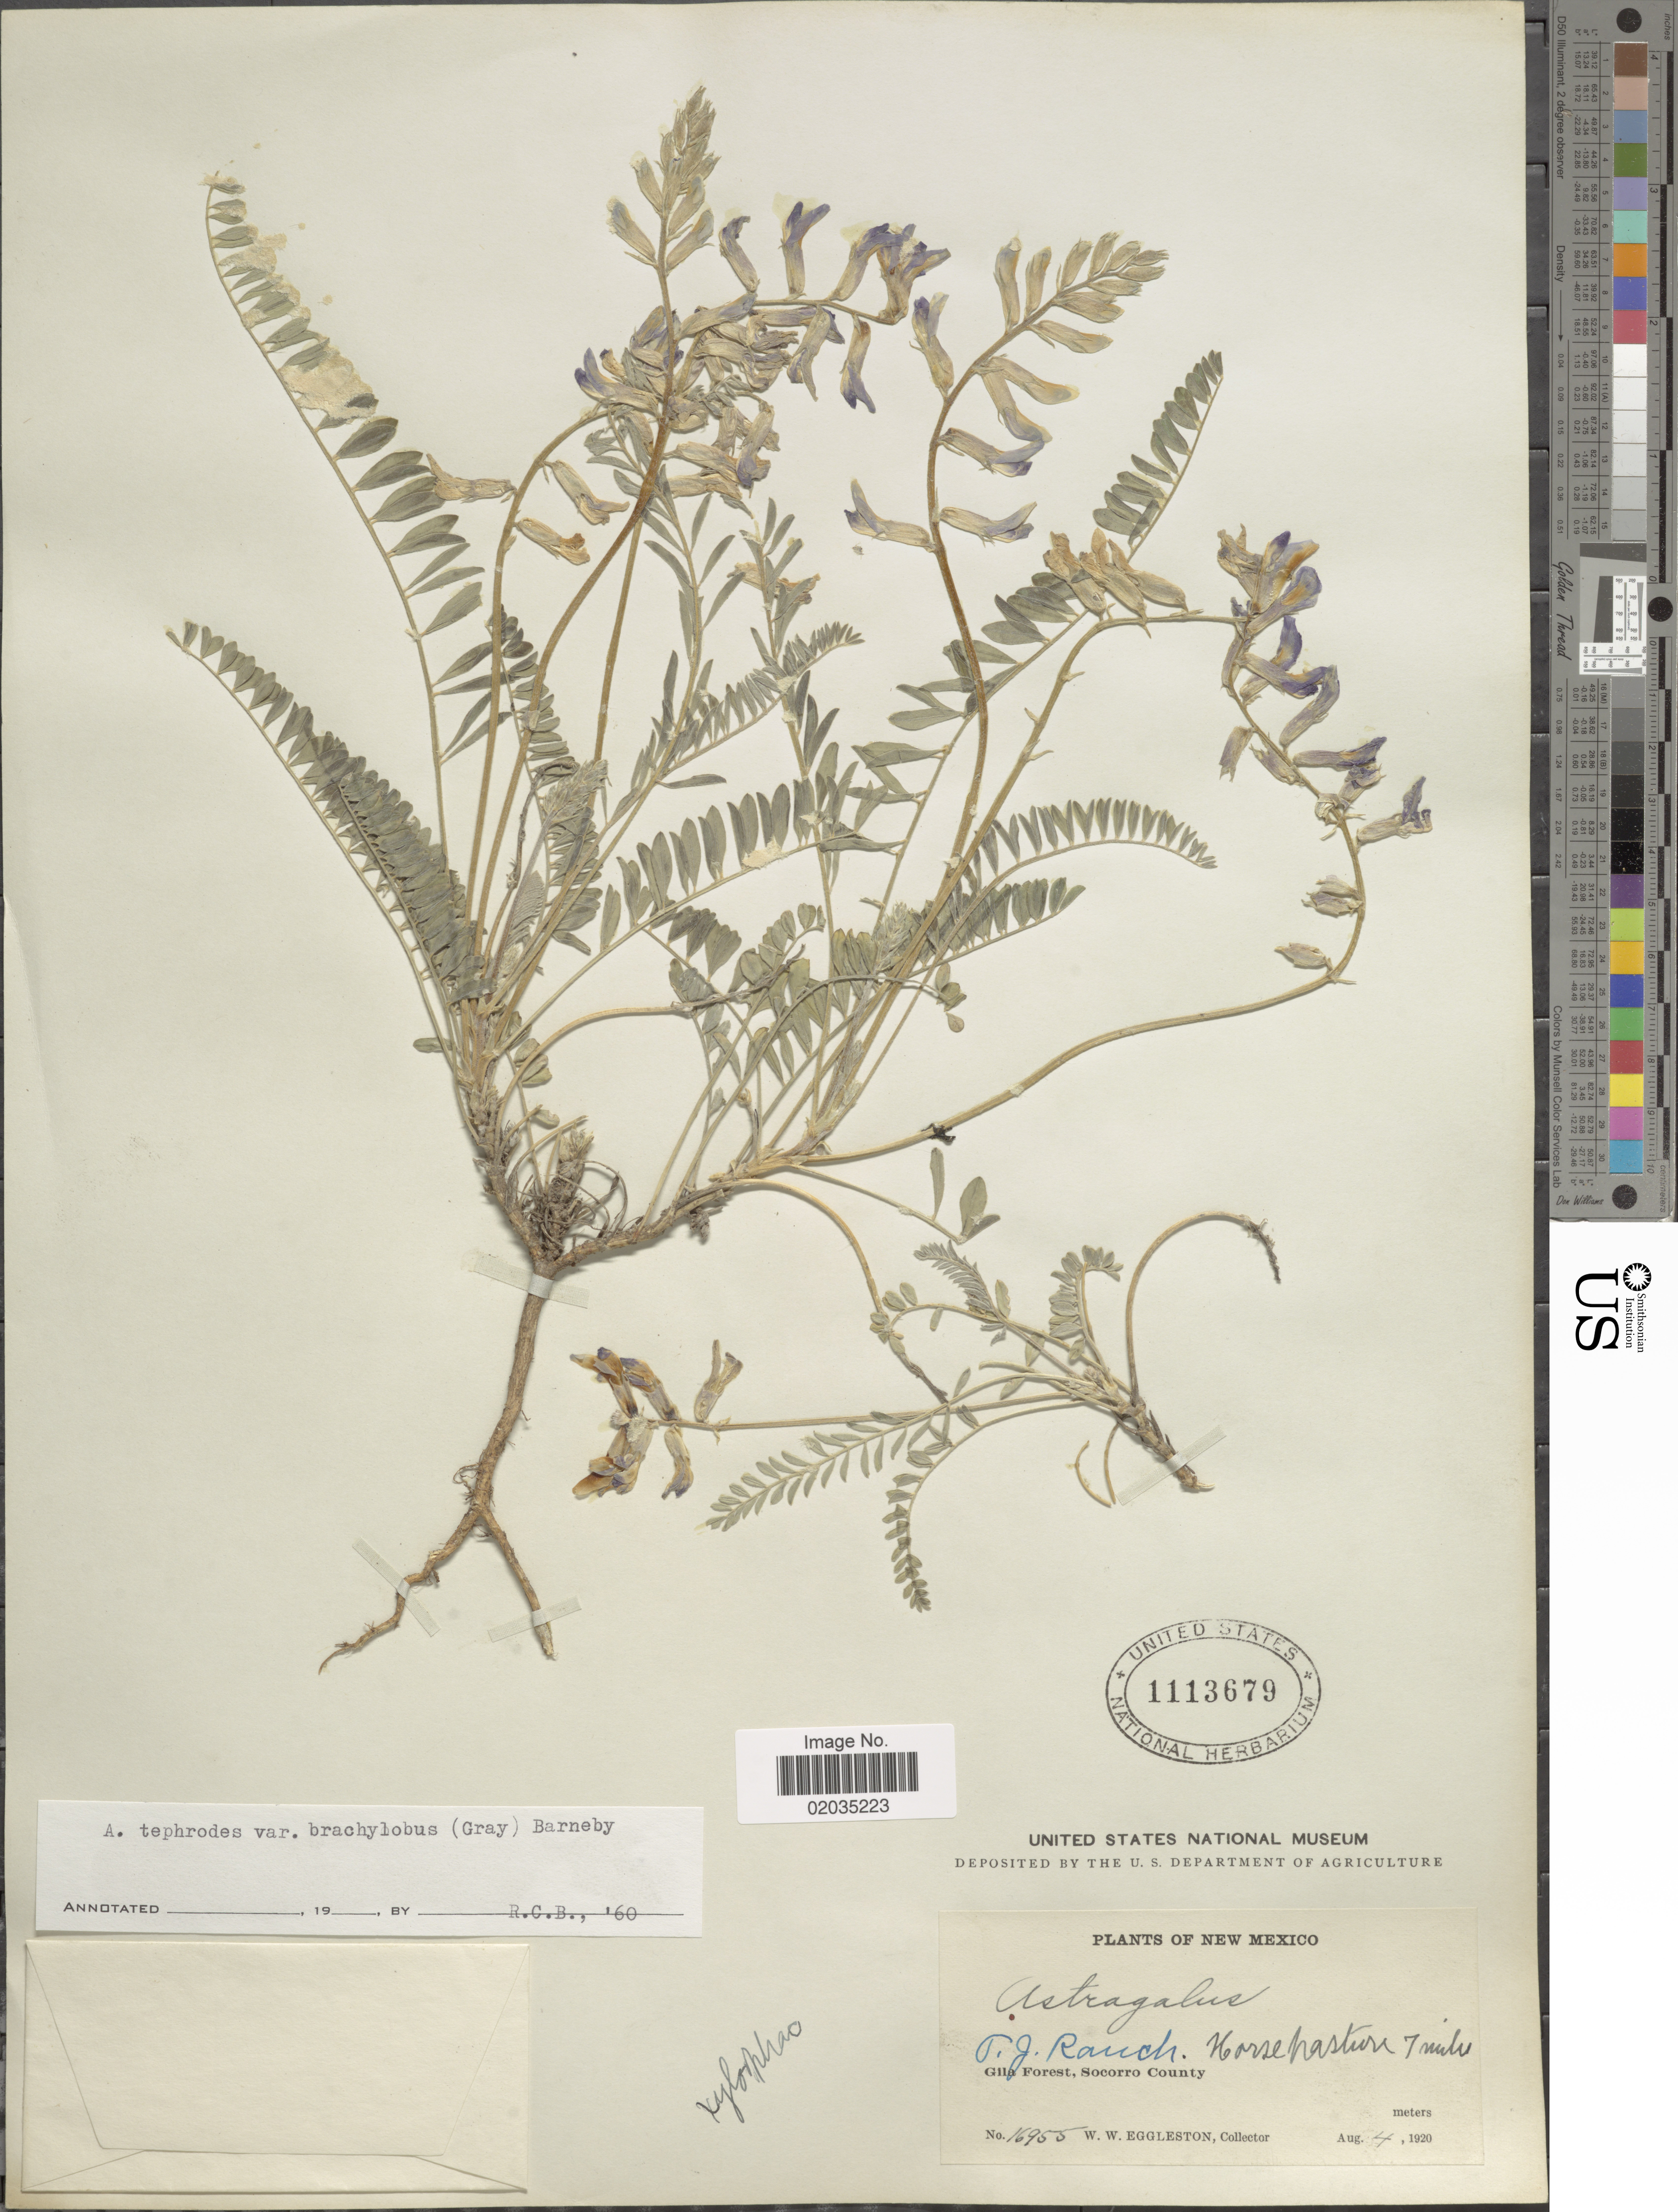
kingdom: Plantae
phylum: Tracheophyta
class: Magnoliopsida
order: Fabales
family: Fabaceae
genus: Astragalus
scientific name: Astragalus tephrodes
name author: A. Gray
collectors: W. W. Eggleston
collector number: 16955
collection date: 1920-08-04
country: United States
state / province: New Mexico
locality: T.J. Ranch. Horse pasture 7 miles, Gila Forest, Socorro County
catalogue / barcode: US 1113679